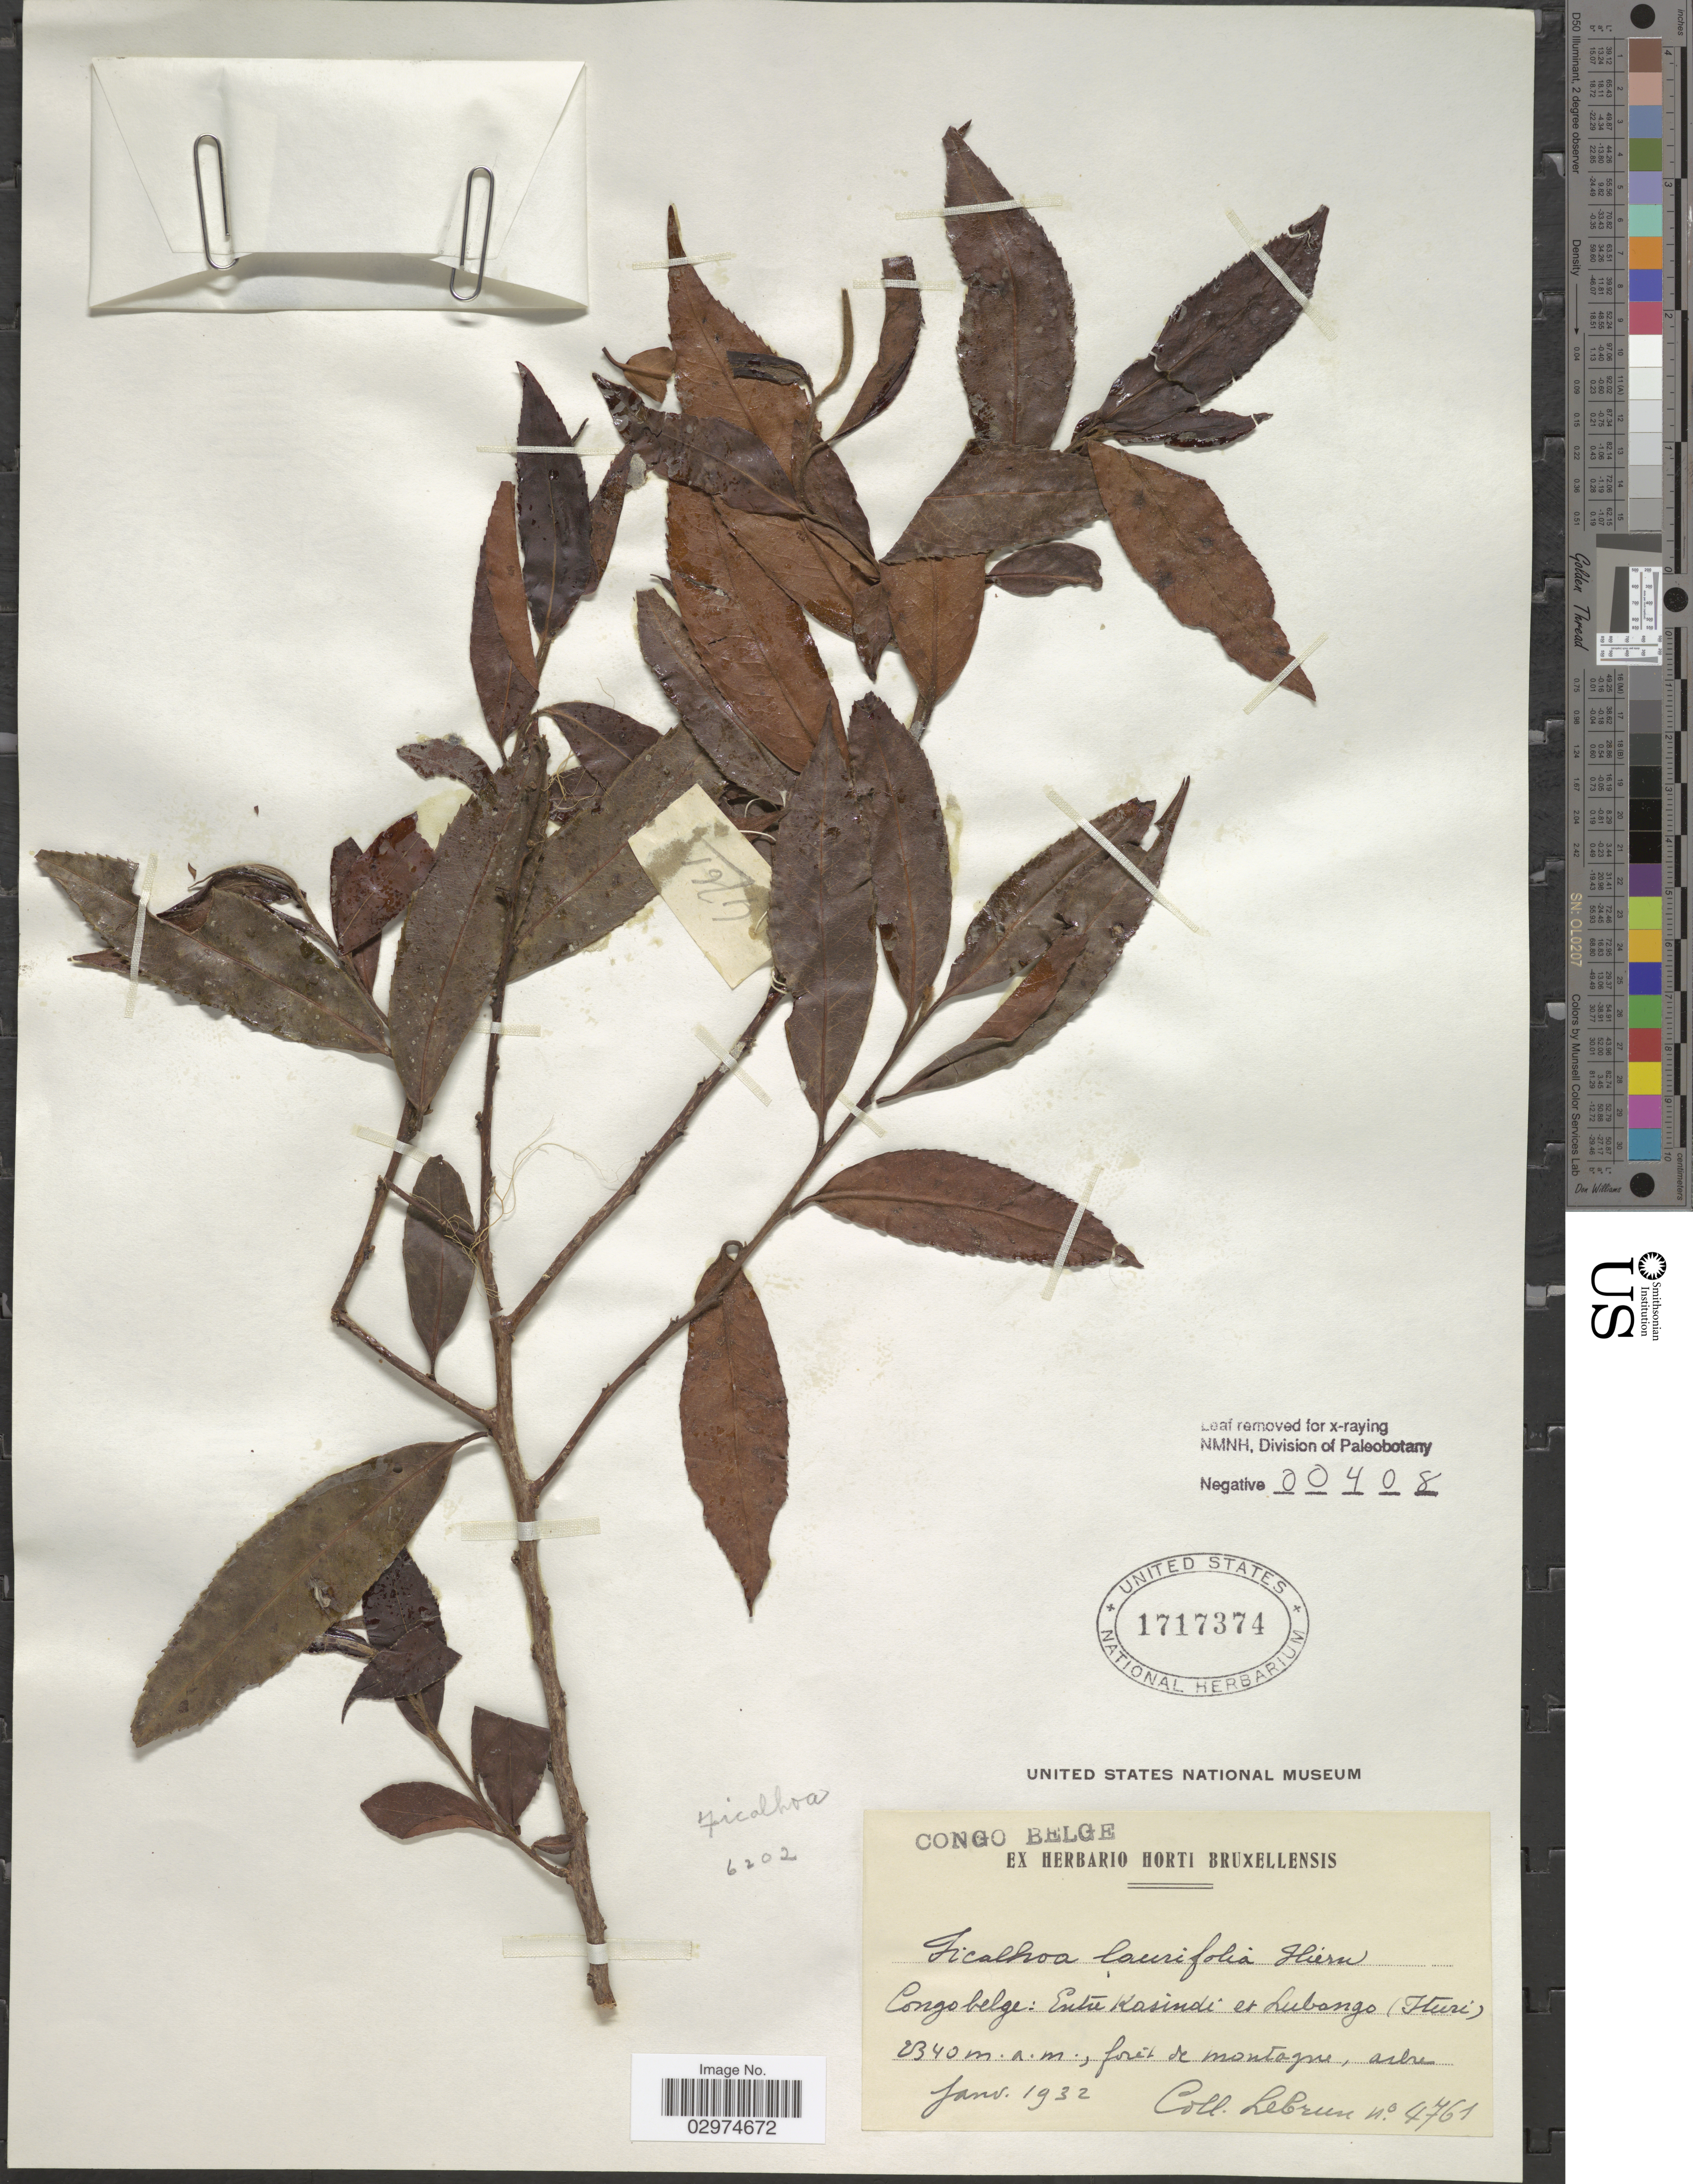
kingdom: Plantae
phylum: Tracheophyta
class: Magnoliopsida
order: Ericales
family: Sladeniaceae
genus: Ficalhoa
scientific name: Ficalhoa laurifolia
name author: Hiern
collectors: J.A. Lebrun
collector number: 4761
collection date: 1932-01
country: Congo, Democratic Republic of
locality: Congo Belge: Entre Kasindi et Lubango (Ituri).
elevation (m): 2340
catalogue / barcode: US 1717374